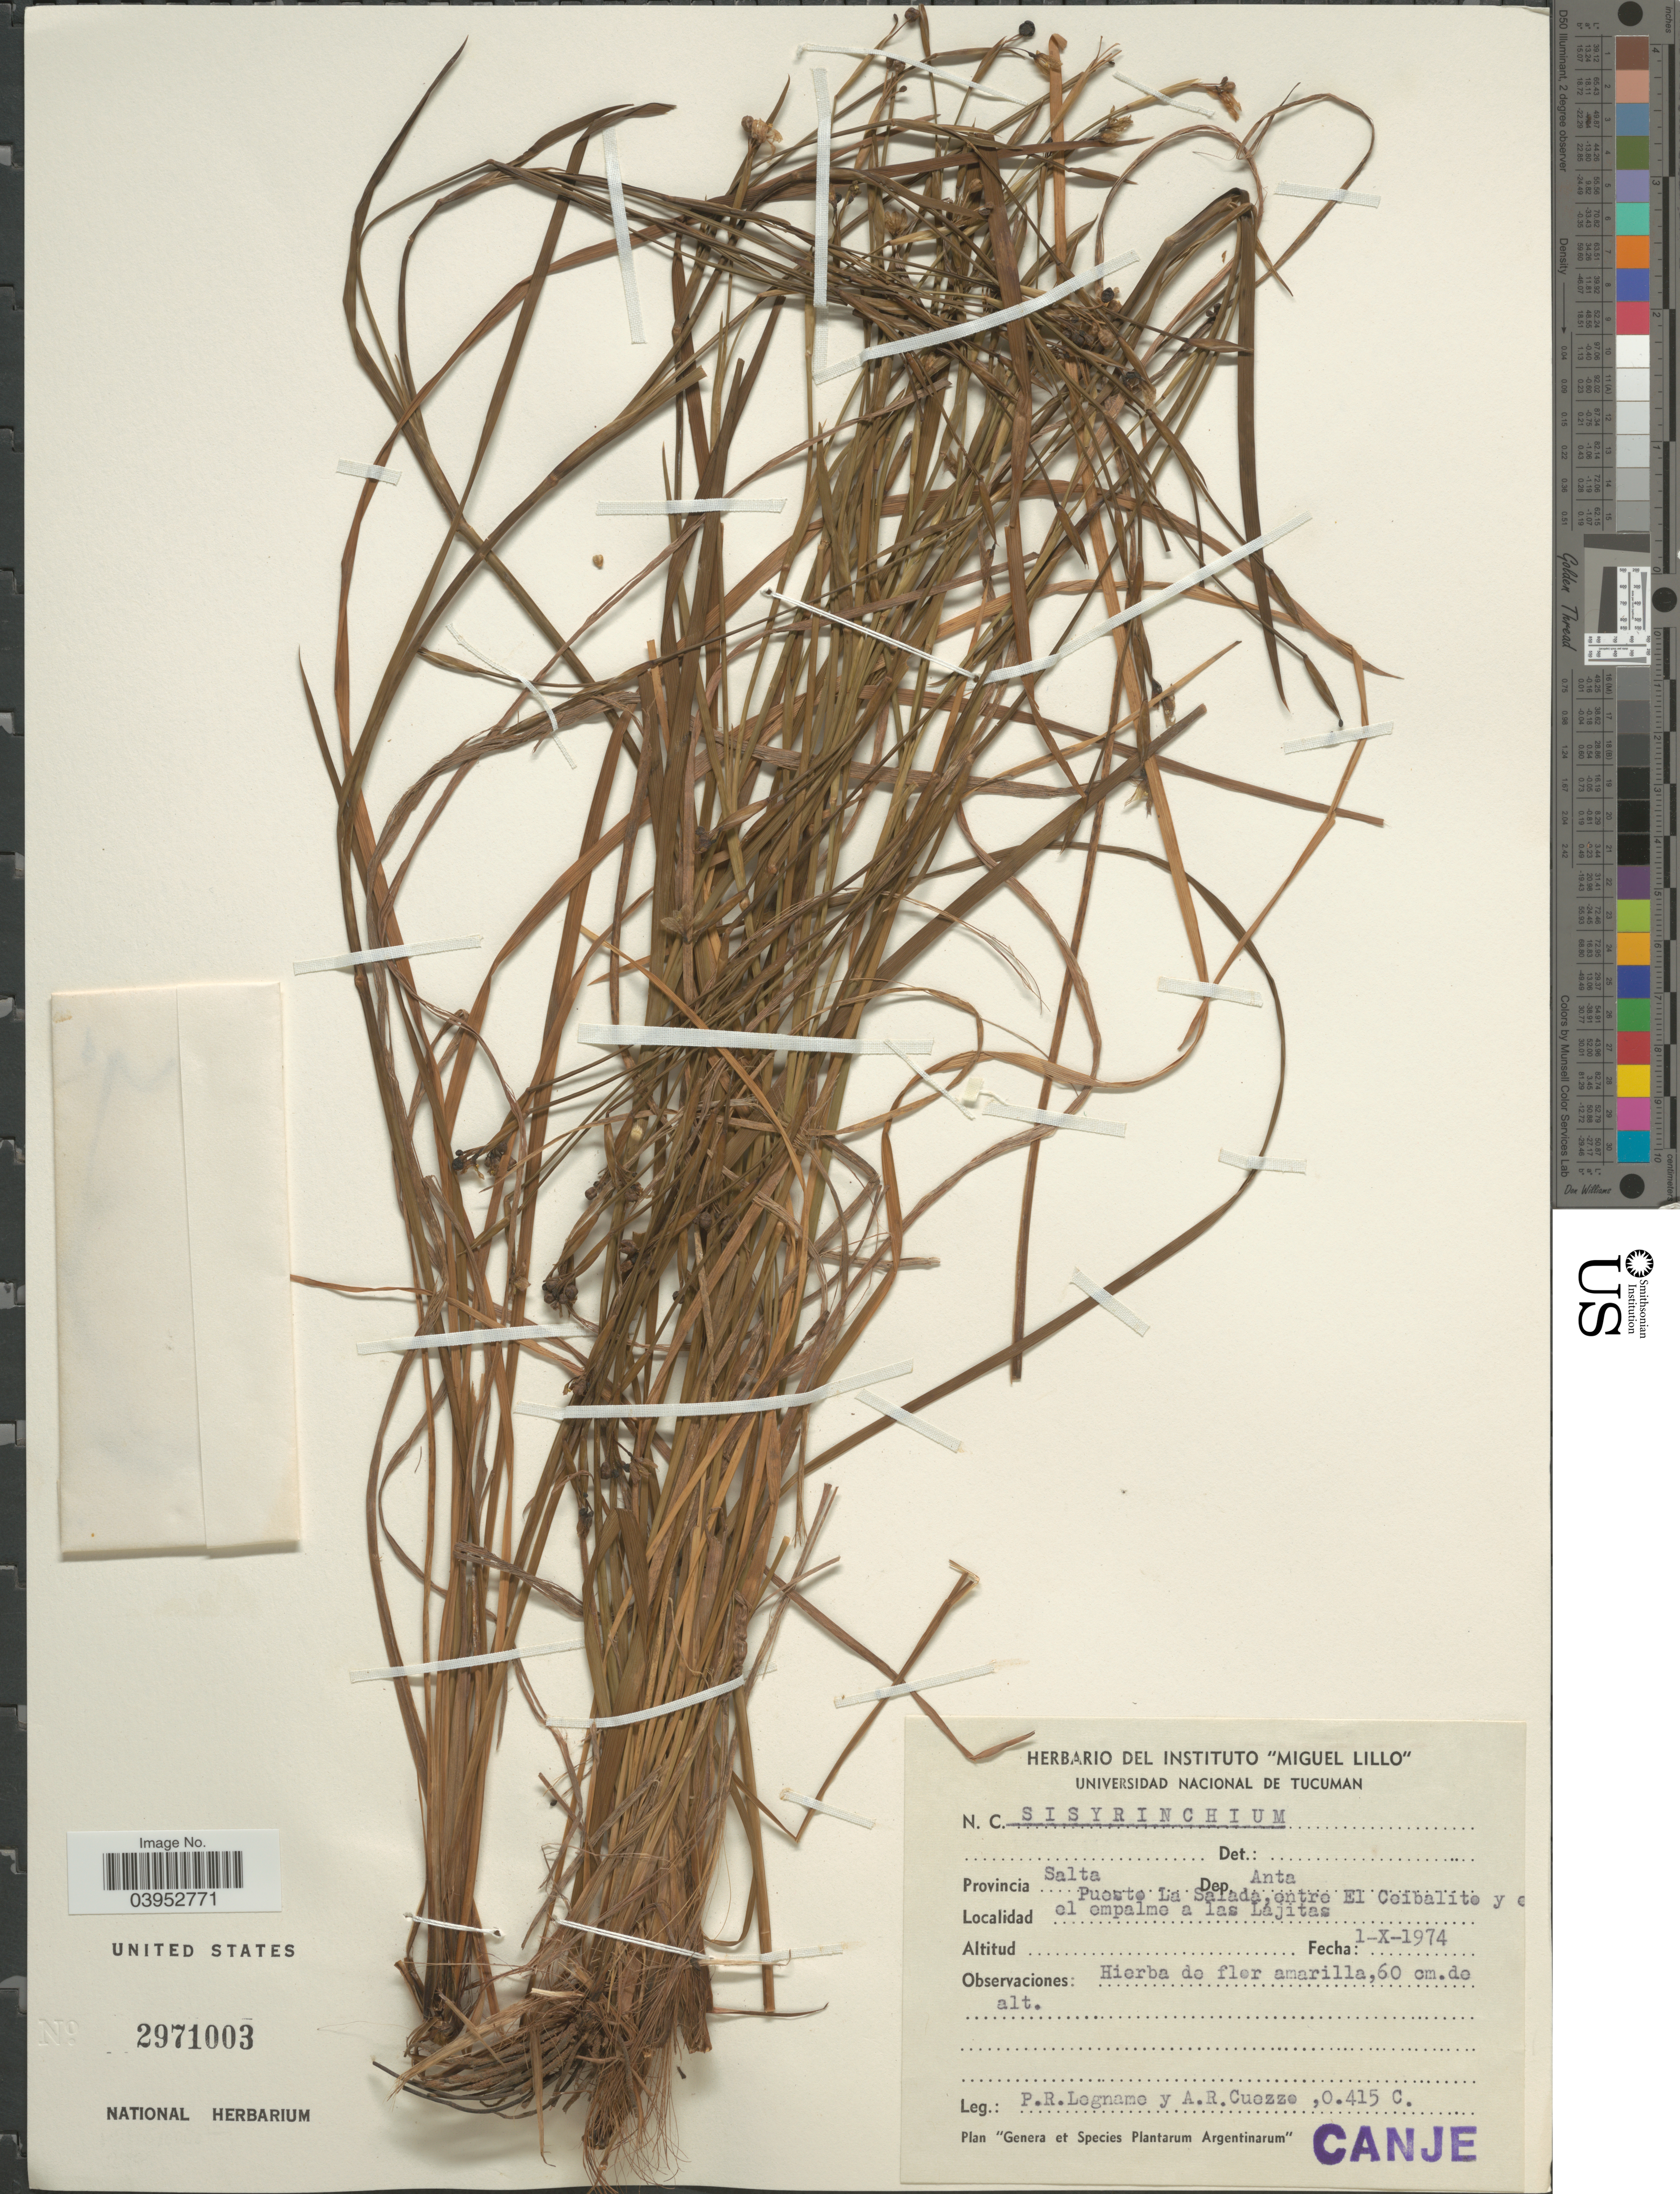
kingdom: Plantae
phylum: Tracheophyta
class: Liliopsida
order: Asparagales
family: Iridaceae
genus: Sisyrinchium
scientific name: Sisyrinchium sp.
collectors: P. R. Legname & A. Cuezzo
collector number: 0415C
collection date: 1974-10-01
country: Argentina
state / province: Salta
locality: Dep. Anta. Puerto La Salada, entre El Ceibalito y el empalme a las Lajitas.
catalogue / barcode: US 2971003